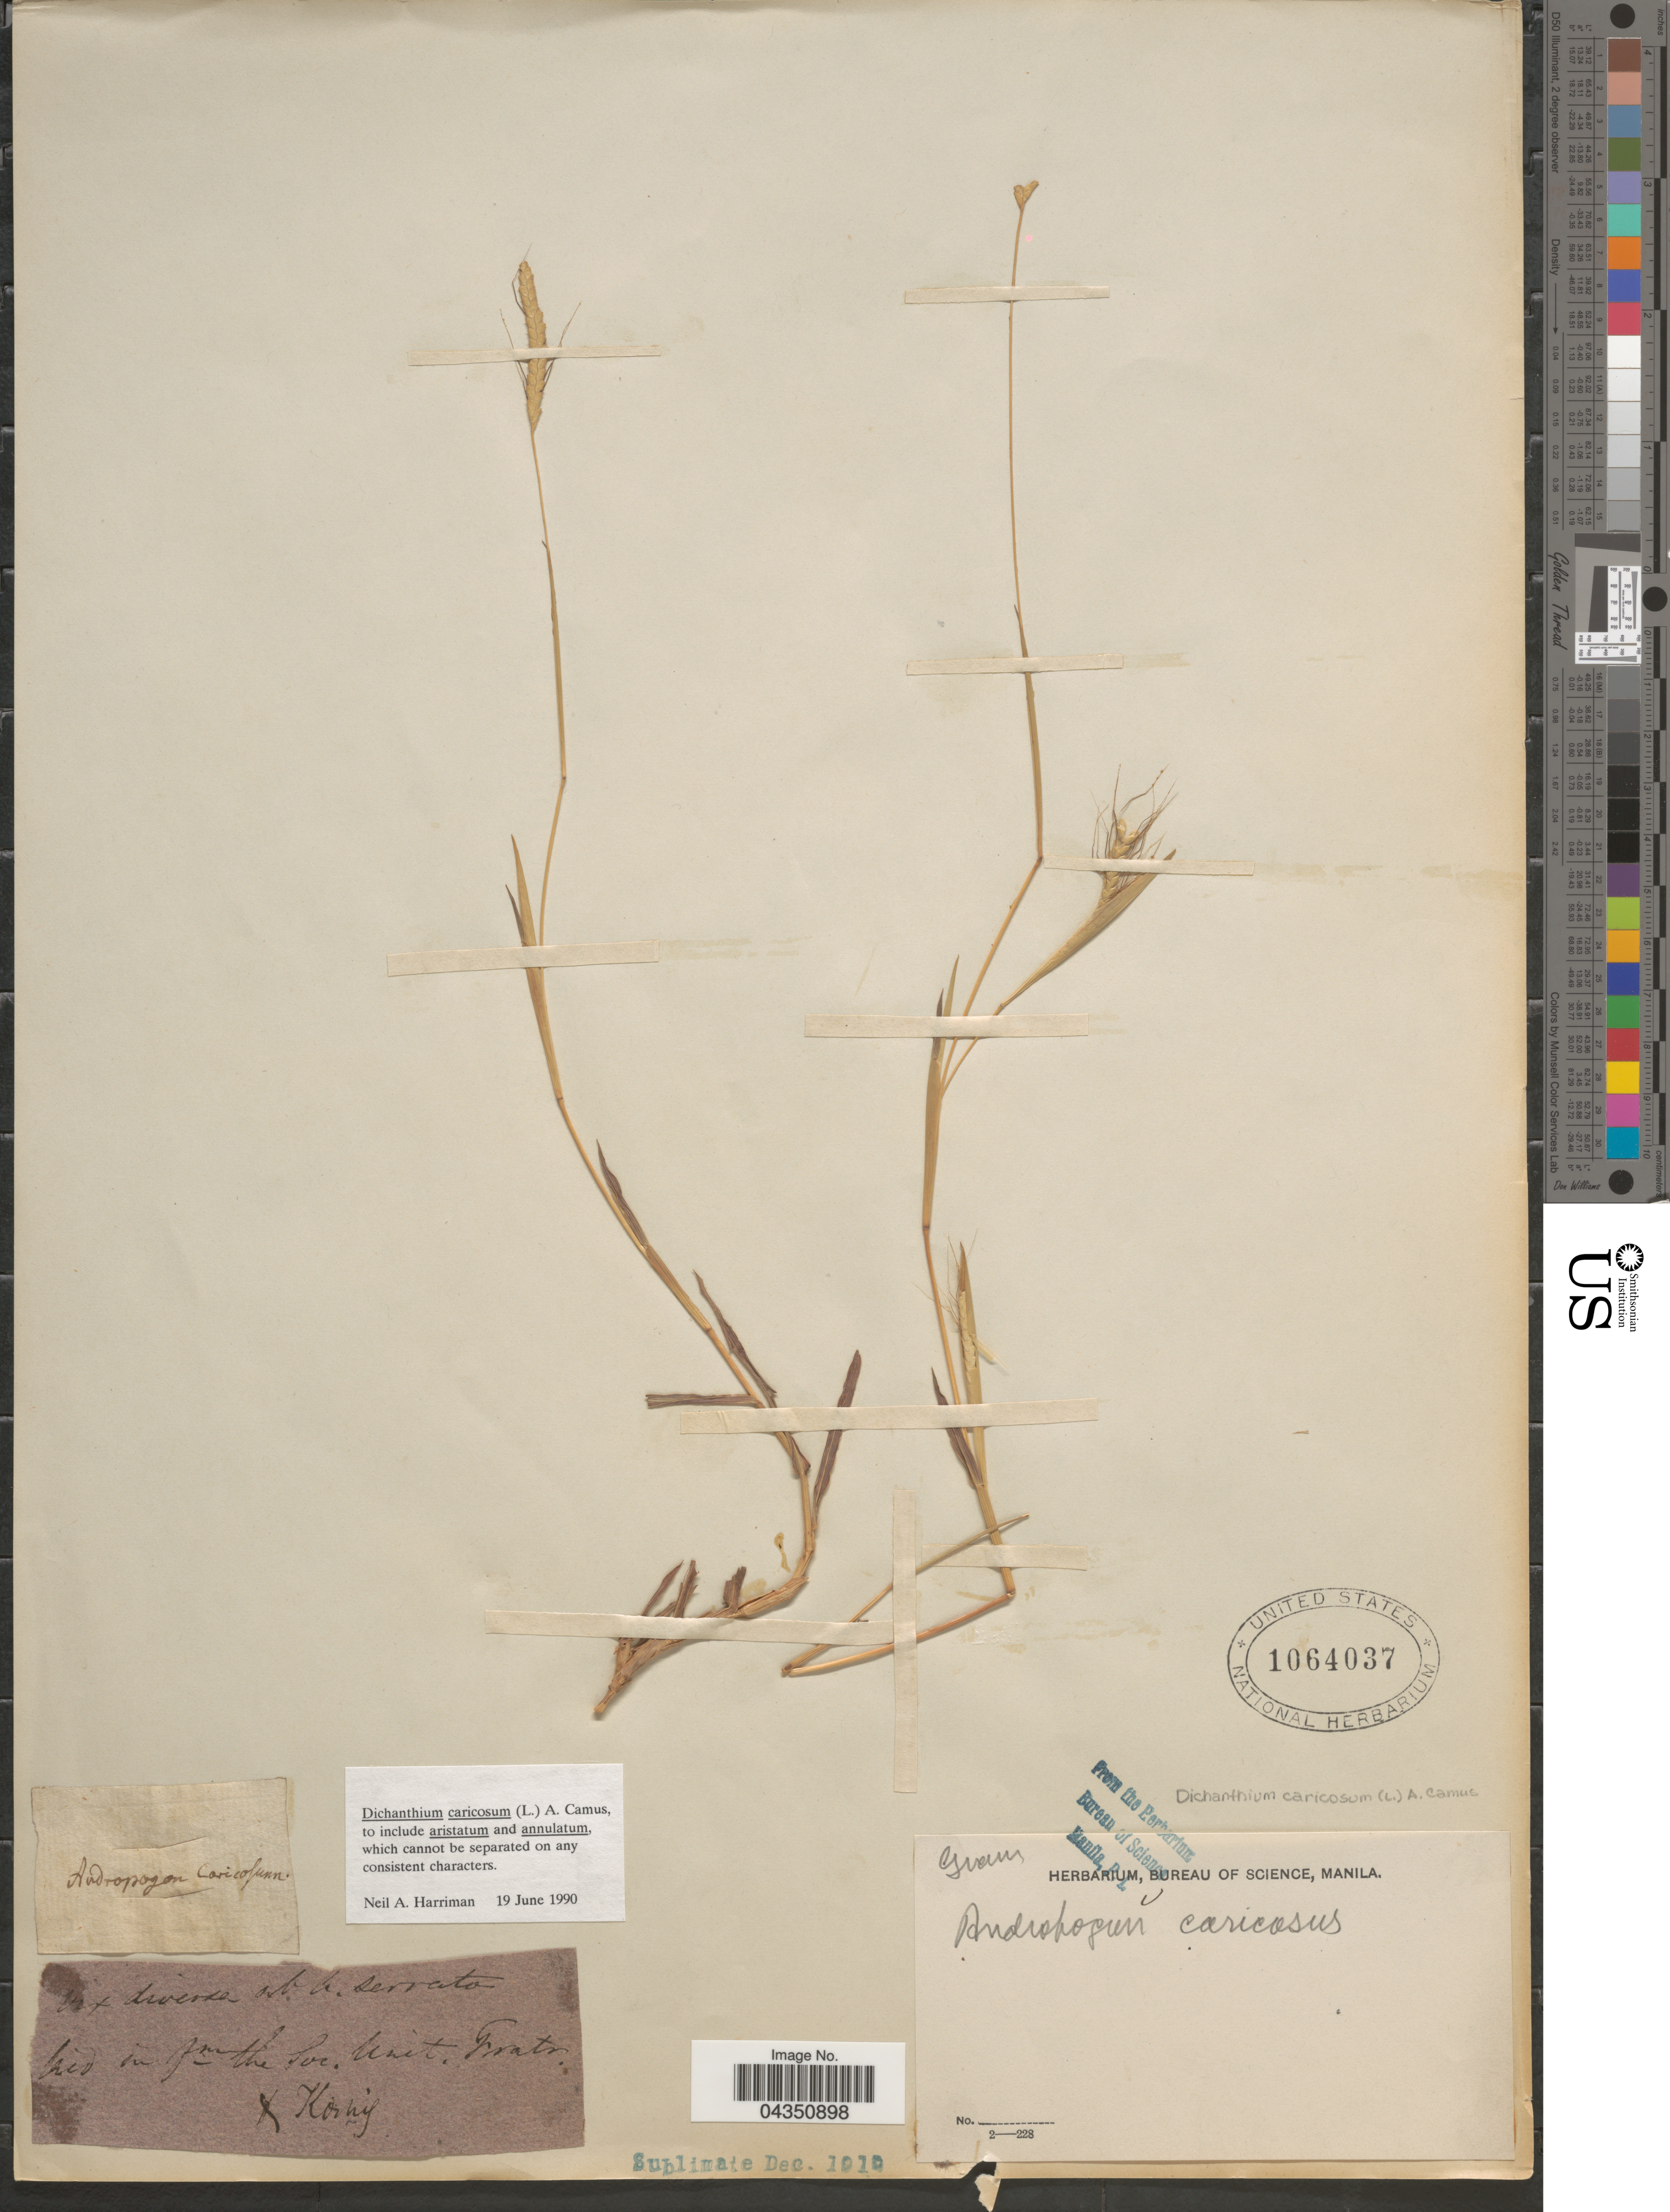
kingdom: Plantae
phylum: Tracheophyta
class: Liliopsida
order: Poales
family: Poaceae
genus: Dichanthium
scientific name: Dichanthium caricosum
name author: (L.) A. Camus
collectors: ex herb. Bureau of Science Manila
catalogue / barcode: US 1064037